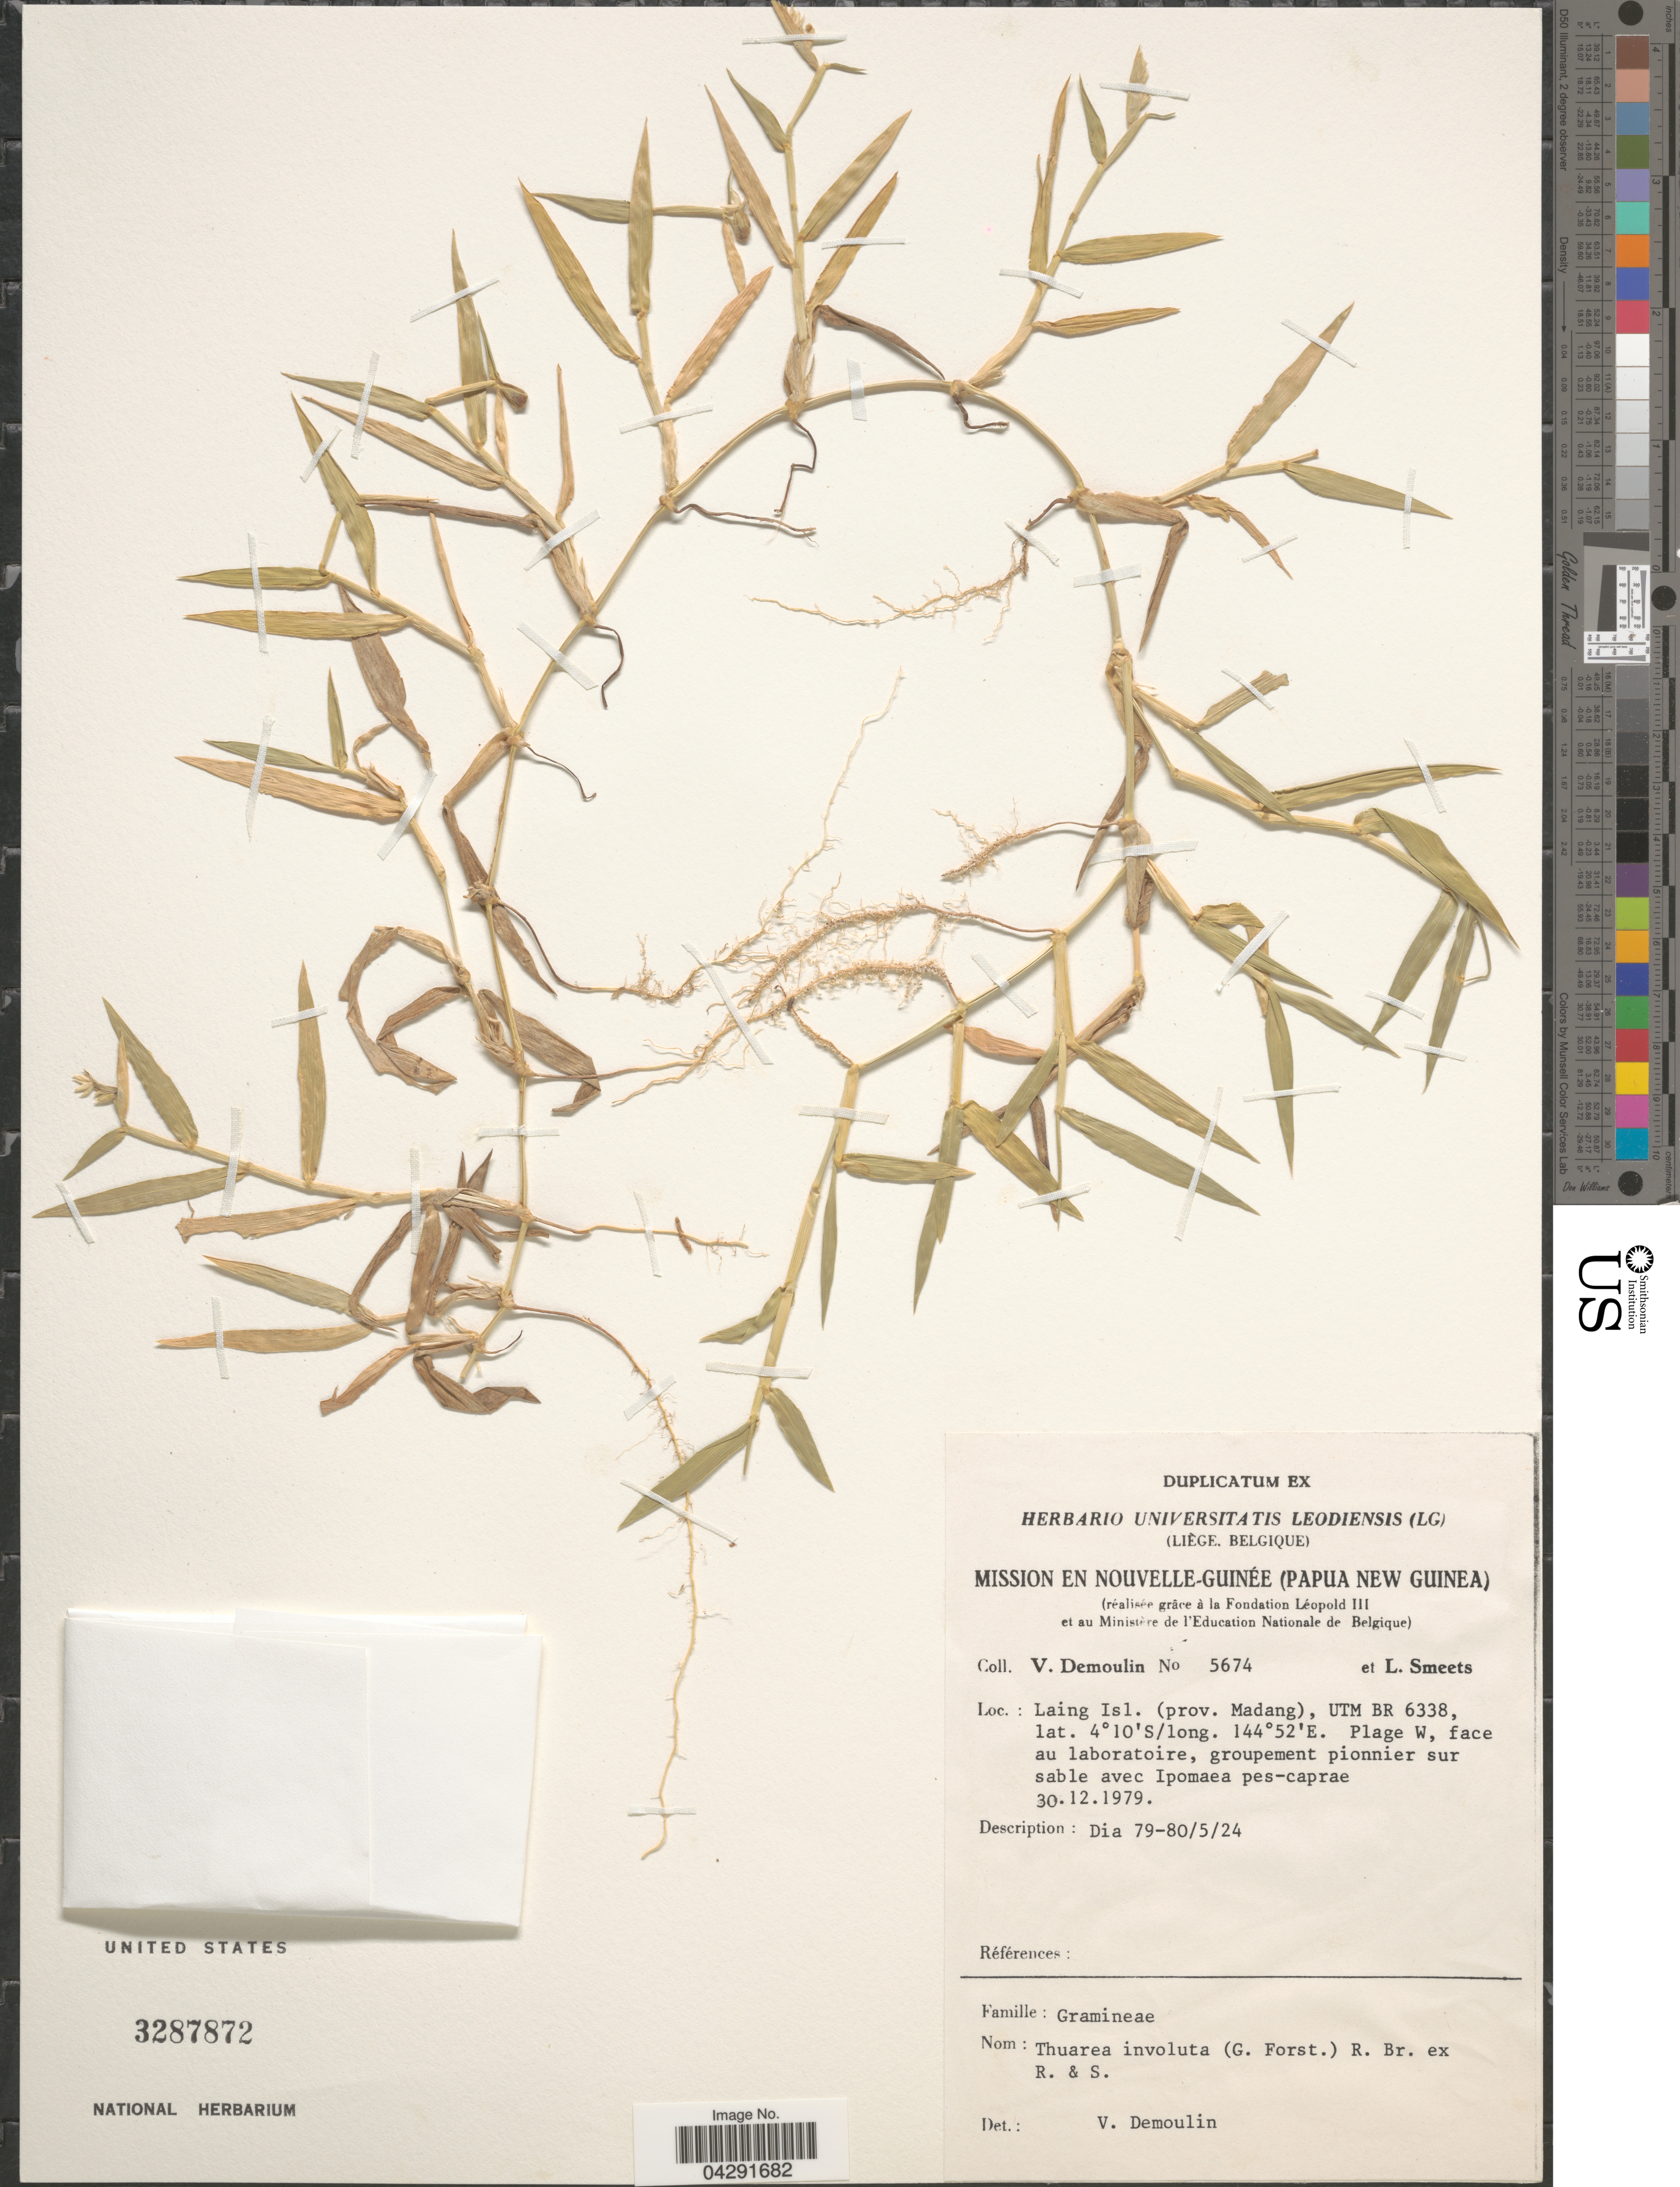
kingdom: Plantae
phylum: Tracheophyta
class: Liliopsida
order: Poales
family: Poaceae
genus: Thuarea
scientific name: Thuarea involuta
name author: (G. Forst.) R. Br. ex Sm.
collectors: V. Demoulin & L. Smeets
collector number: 5674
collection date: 1979-12-30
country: Papua New Guinea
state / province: Madang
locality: Mission en Nouvelle-Guinée (Papua New Guinea). Laing Isl. (prov. Madang), UTM BR 6338. Plage W, face au laboratoire, groupement pionnier sur sable avec Ipomaea pes-caprae.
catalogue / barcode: US 3287872